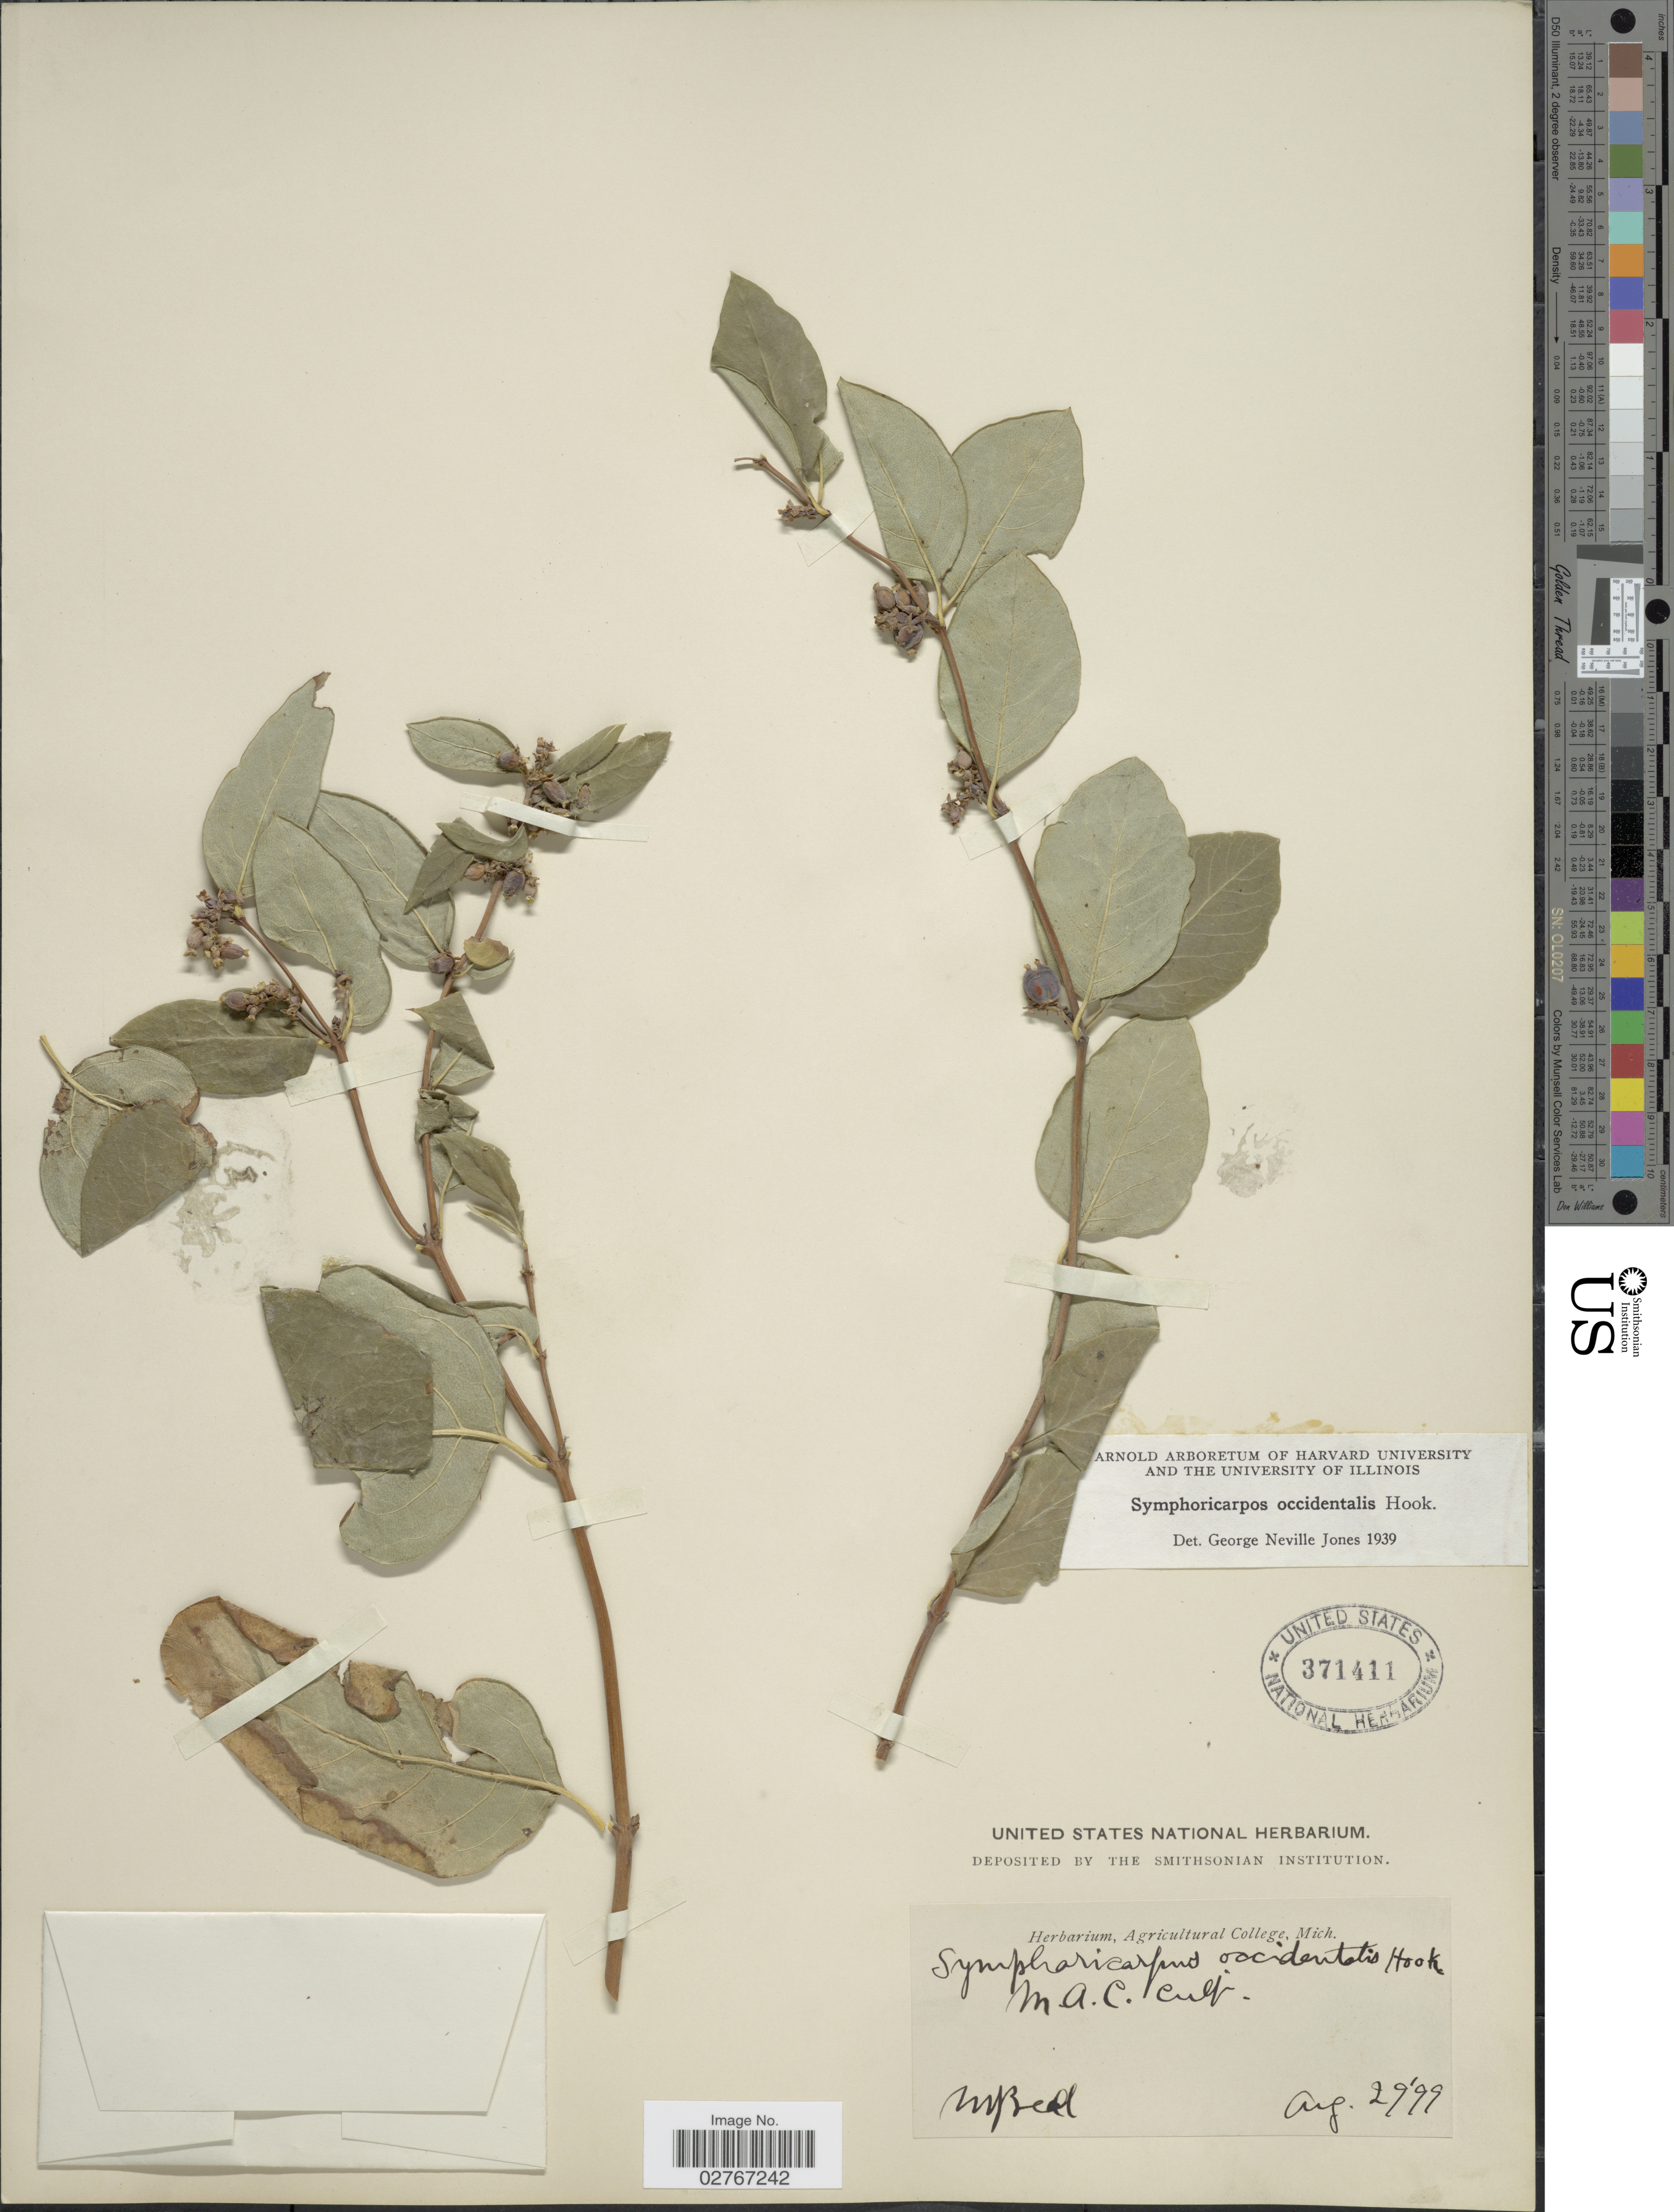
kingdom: Plantae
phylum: Tracheophyta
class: Magnoliopsida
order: Dipsacales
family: Caprifoliaceae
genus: Symphoricarpos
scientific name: Symphoricarpos occidentalis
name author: (R. Br.) Hook.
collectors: M. Bedl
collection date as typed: Transcribed d/m/y: 29/8/99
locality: M.A.C.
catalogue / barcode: US 371411